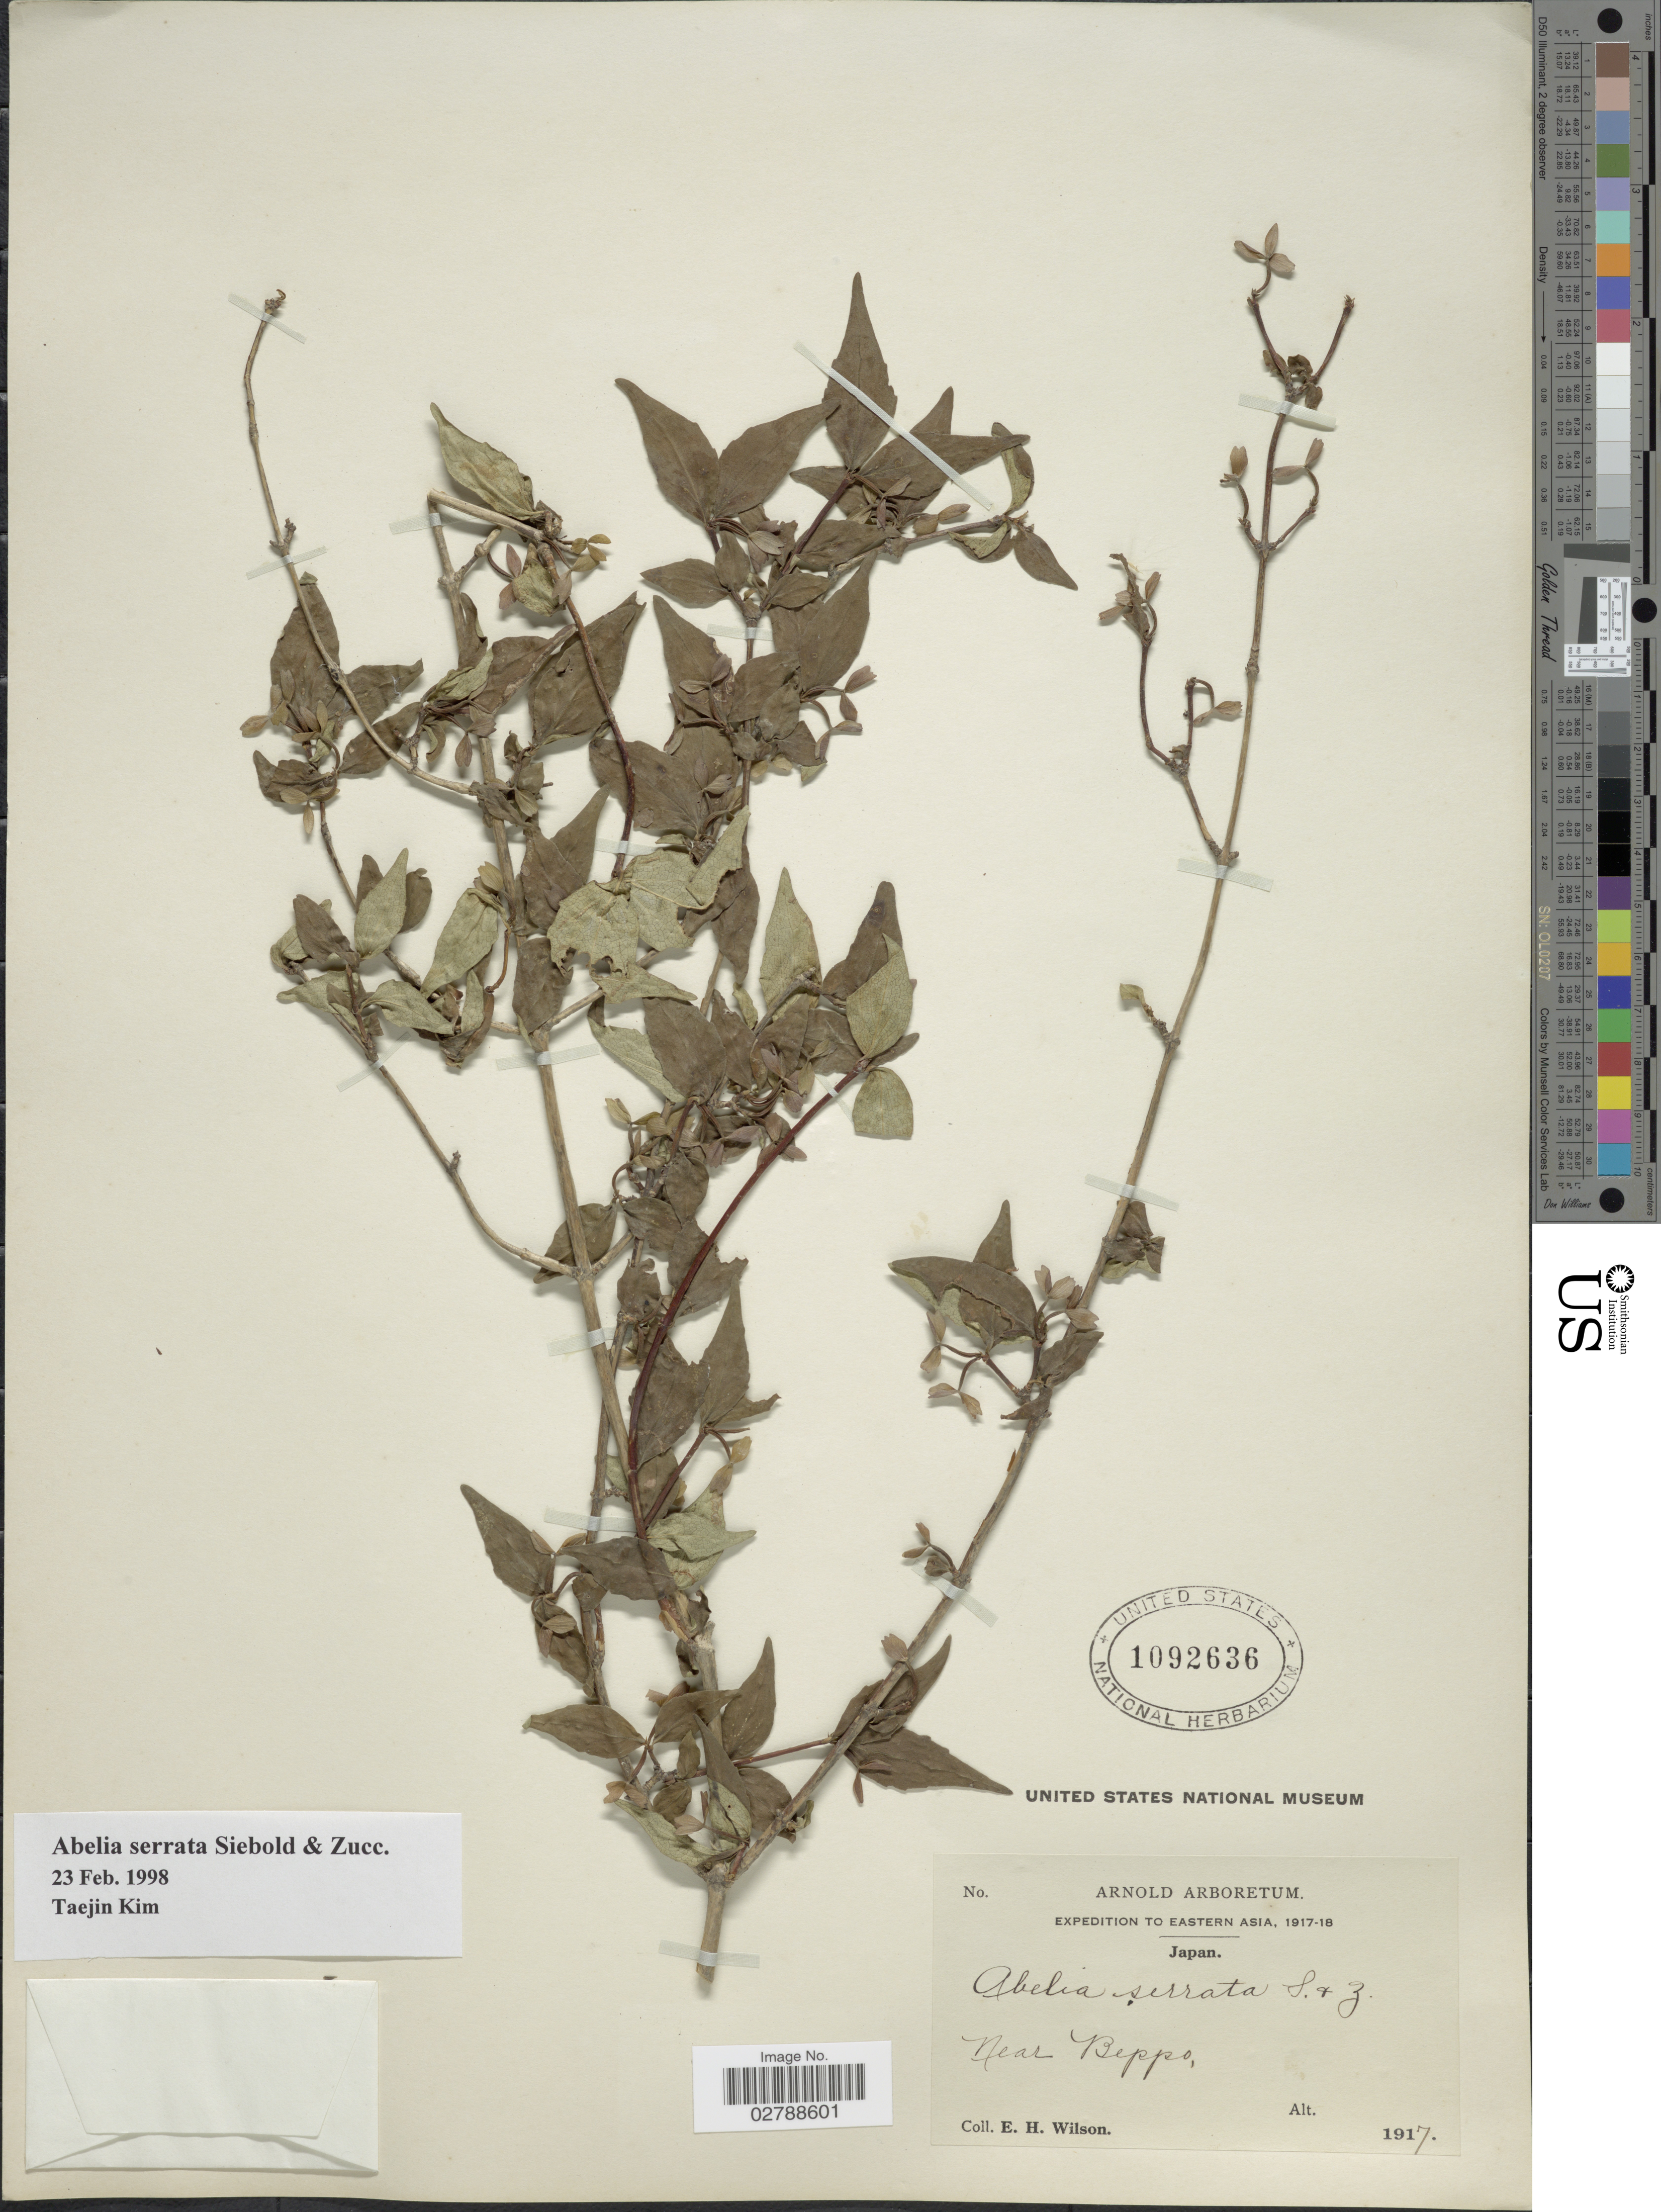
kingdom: Plantae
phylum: Tracheophyta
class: Magnoliopsida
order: Dipsacales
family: Caprifoliaceae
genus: Abelia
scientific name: Abelia serrata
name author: Siebold & Zucc.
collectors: E. Wilson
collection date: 1917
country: Japan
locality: Eastern Asia. Near Beppo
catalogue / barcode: US 1092636